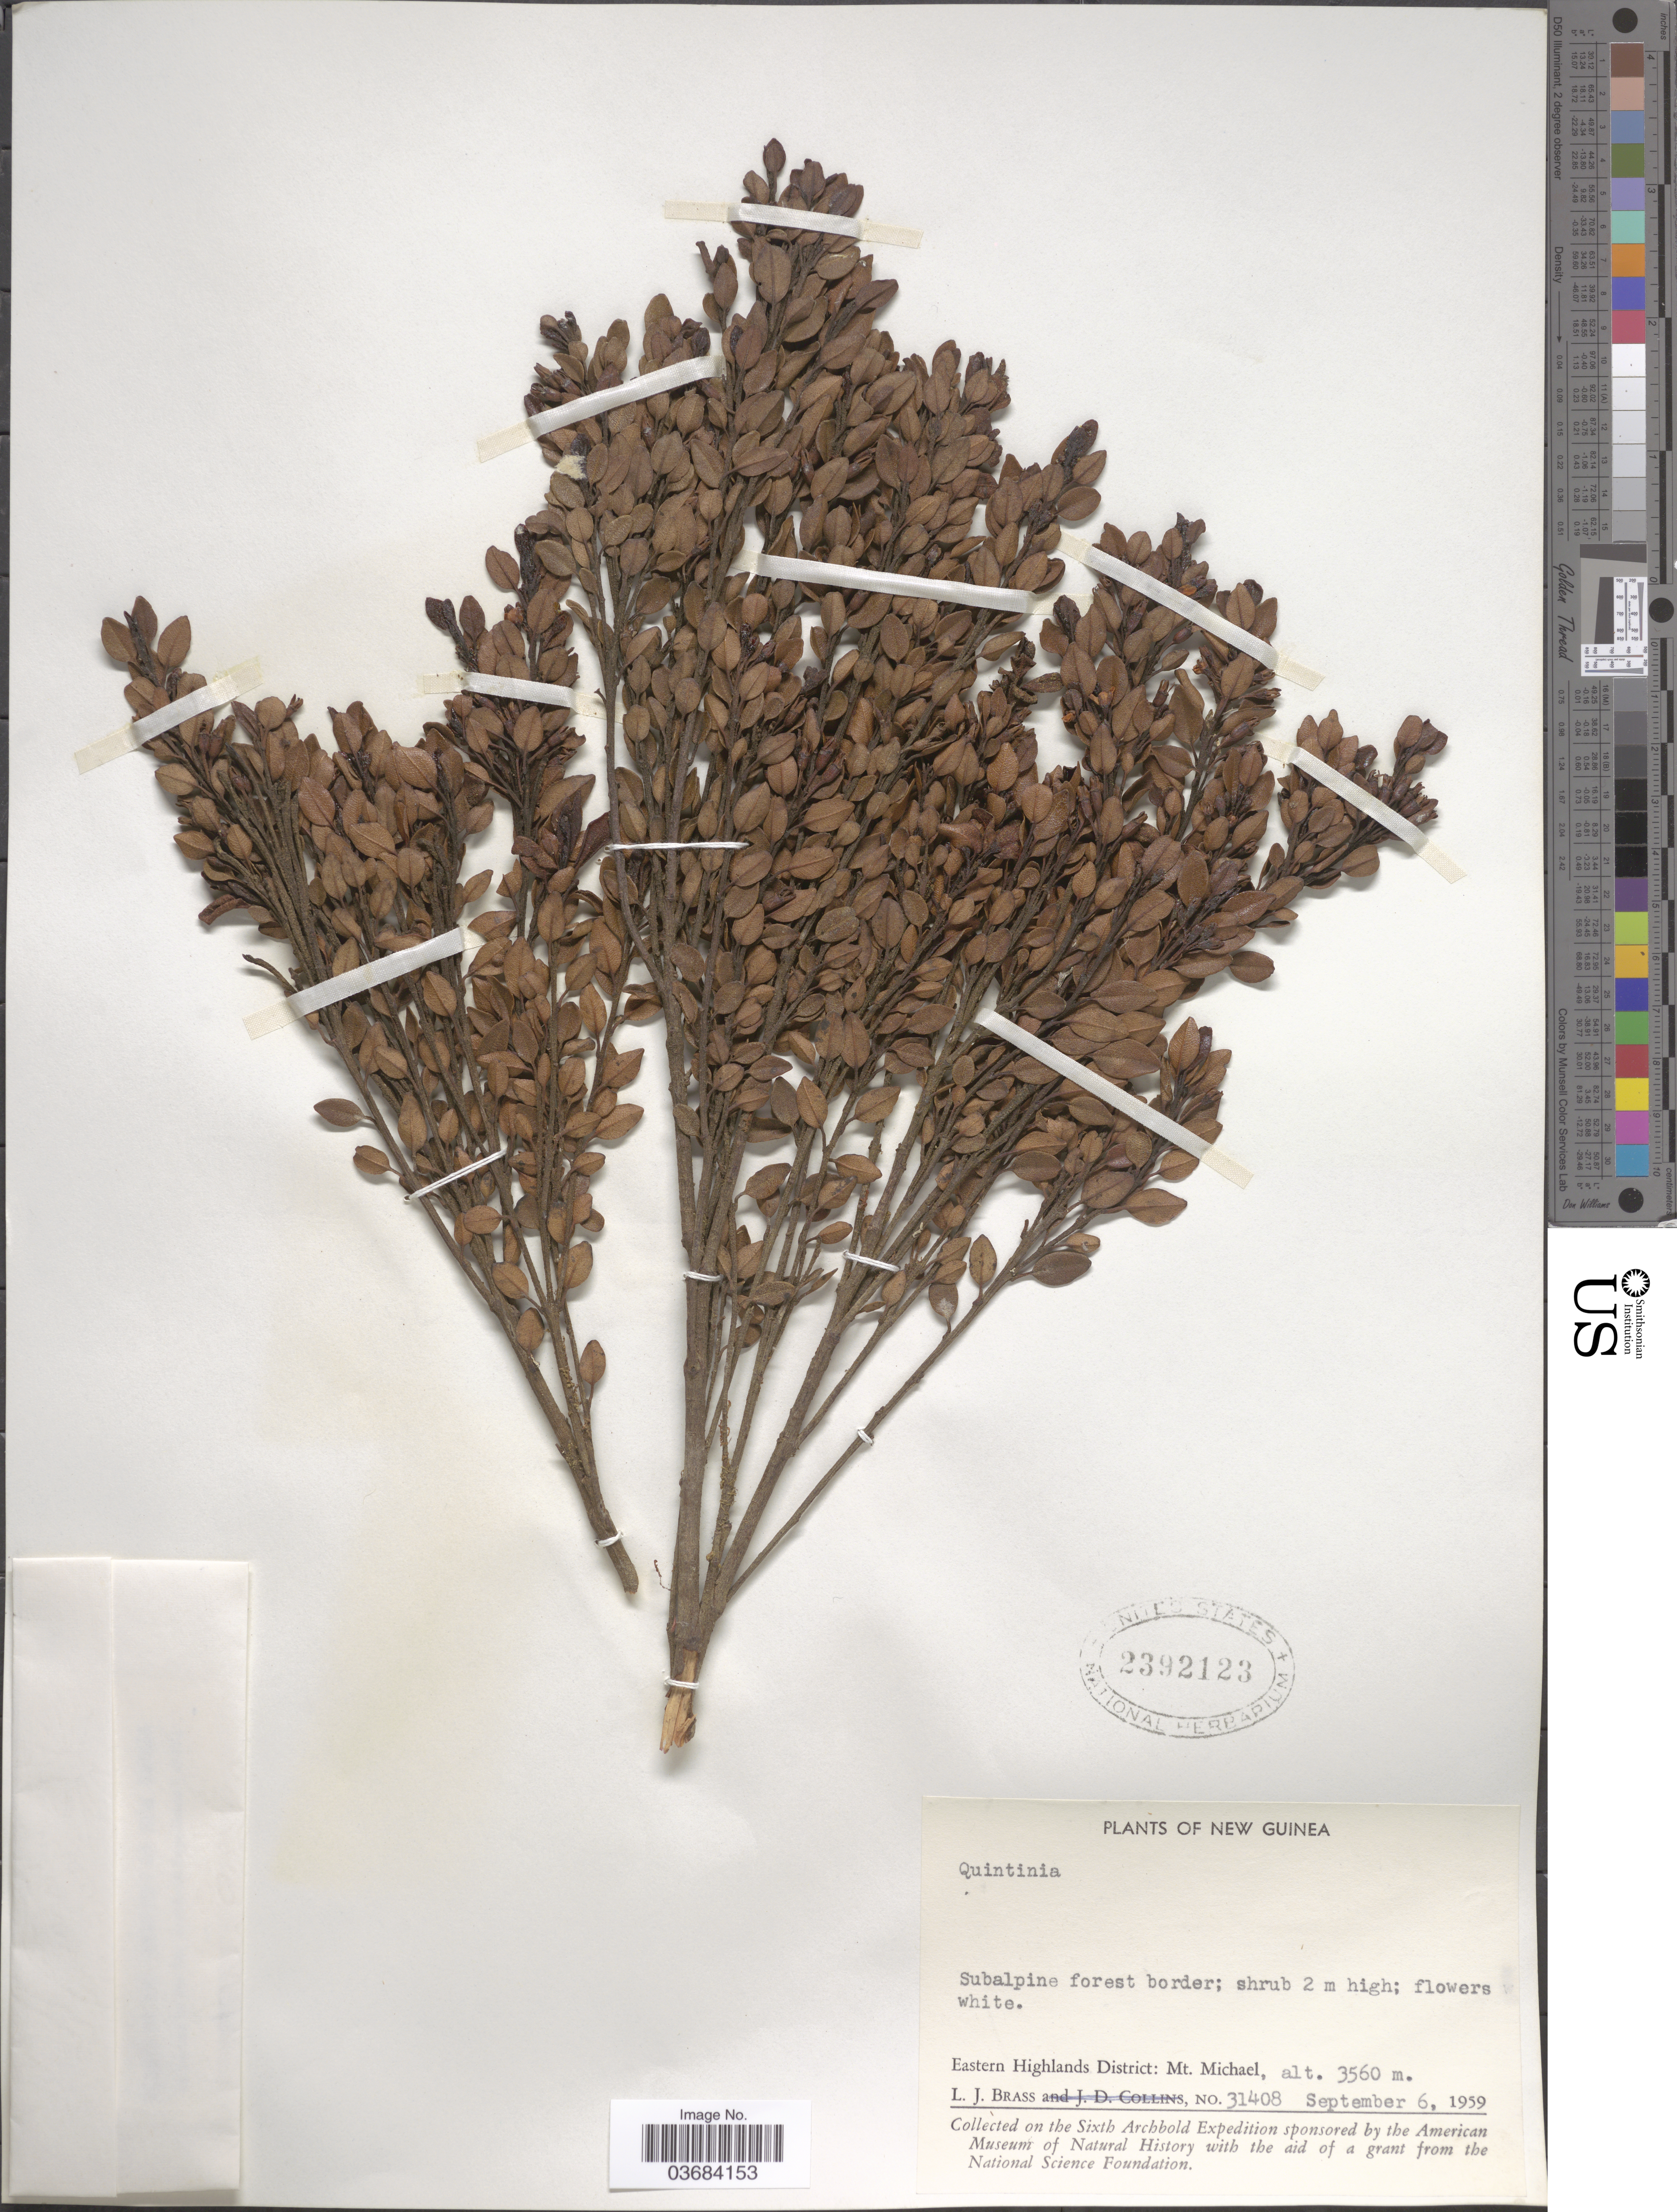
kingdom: Plantae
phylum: Tracheophyta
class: Magnoliopsida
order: Paracryphiales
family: Paracryphiaceae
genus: Quintinia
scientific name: Quintinia sp.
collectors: L. J. Brass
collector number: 31408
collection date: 1959-09-06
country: Papua New Guinea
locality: New Guinea. Eastern Highlands District: Mt. Michael. Sixth Archbold Expedition.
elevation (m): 3560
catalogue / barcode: US 2392123